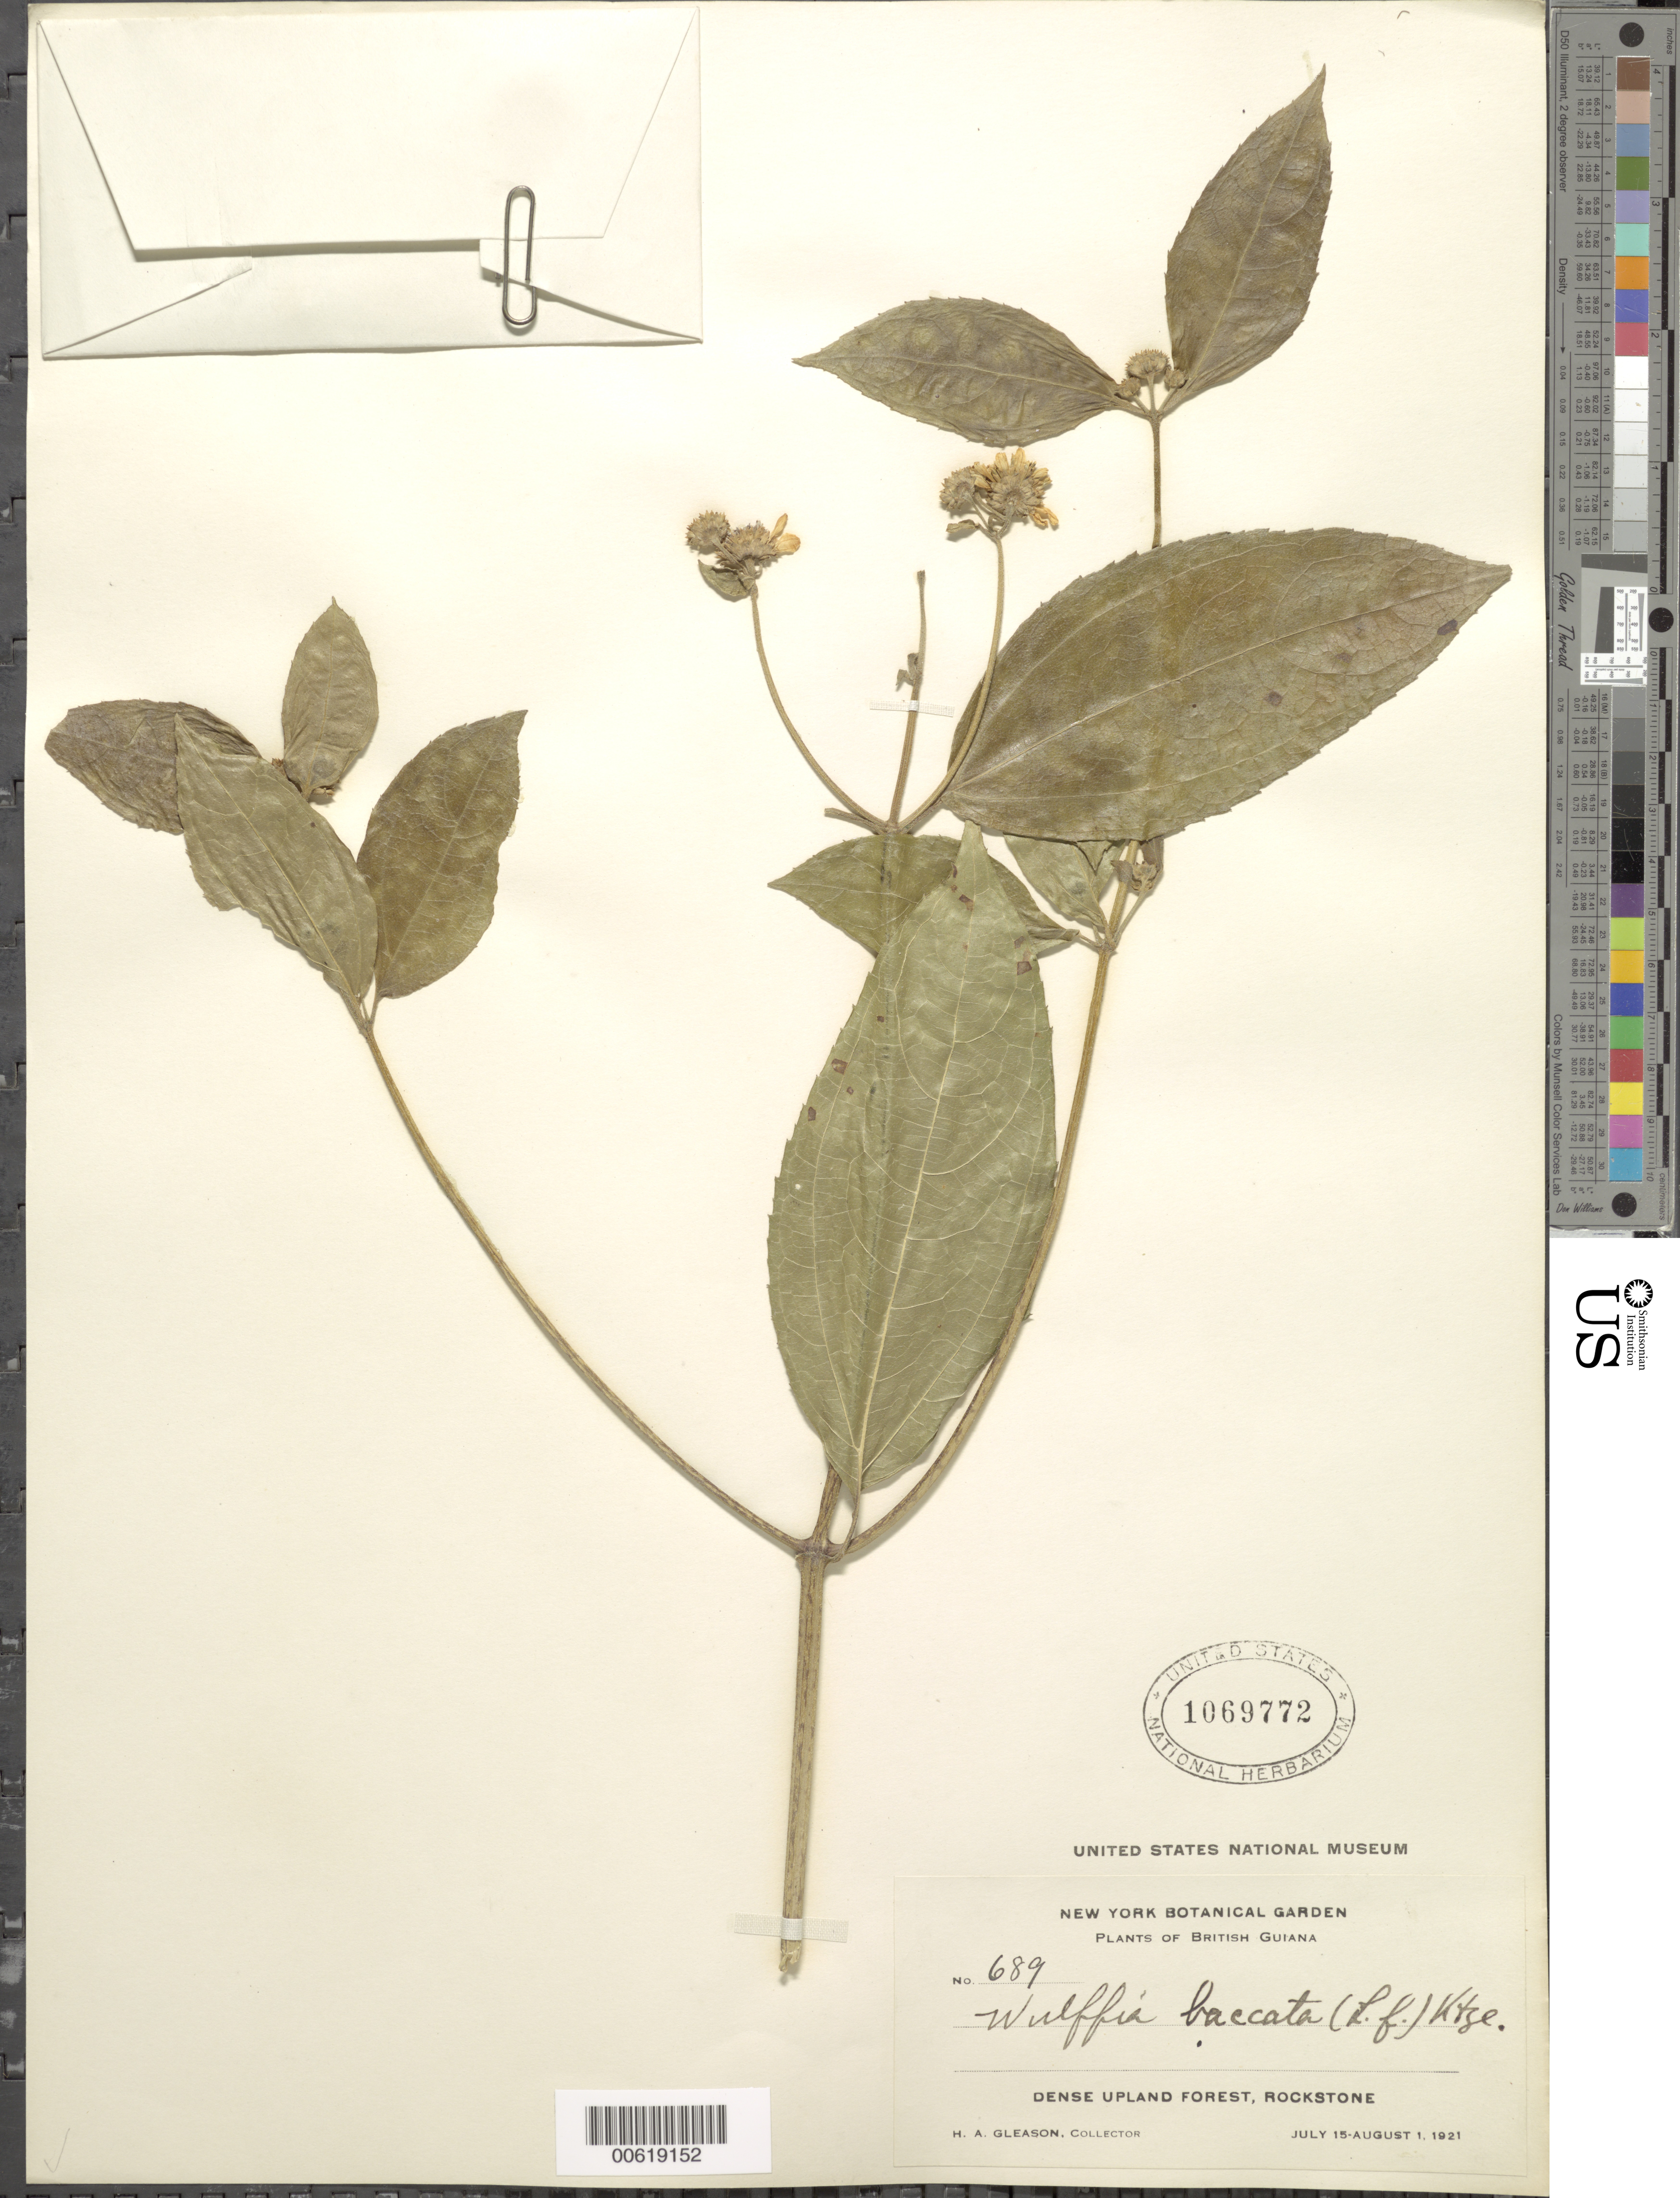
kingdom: Plantae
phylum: Tracheophyta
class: Magnoliopsida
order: Asterales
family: Asteraceae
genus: Wulffia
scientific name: Wulffia baccata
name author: (L. f.) Kuntze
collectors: H. A. Gleason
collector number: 689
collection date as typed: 15-Jul-21 to 1-Aug-21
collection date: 1921-07-15/1921-08-01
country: Guyana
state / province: U. Demerara-Berbice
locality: Rockstone, in and about the village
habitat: Dense upland forest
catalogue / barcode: US 1069772